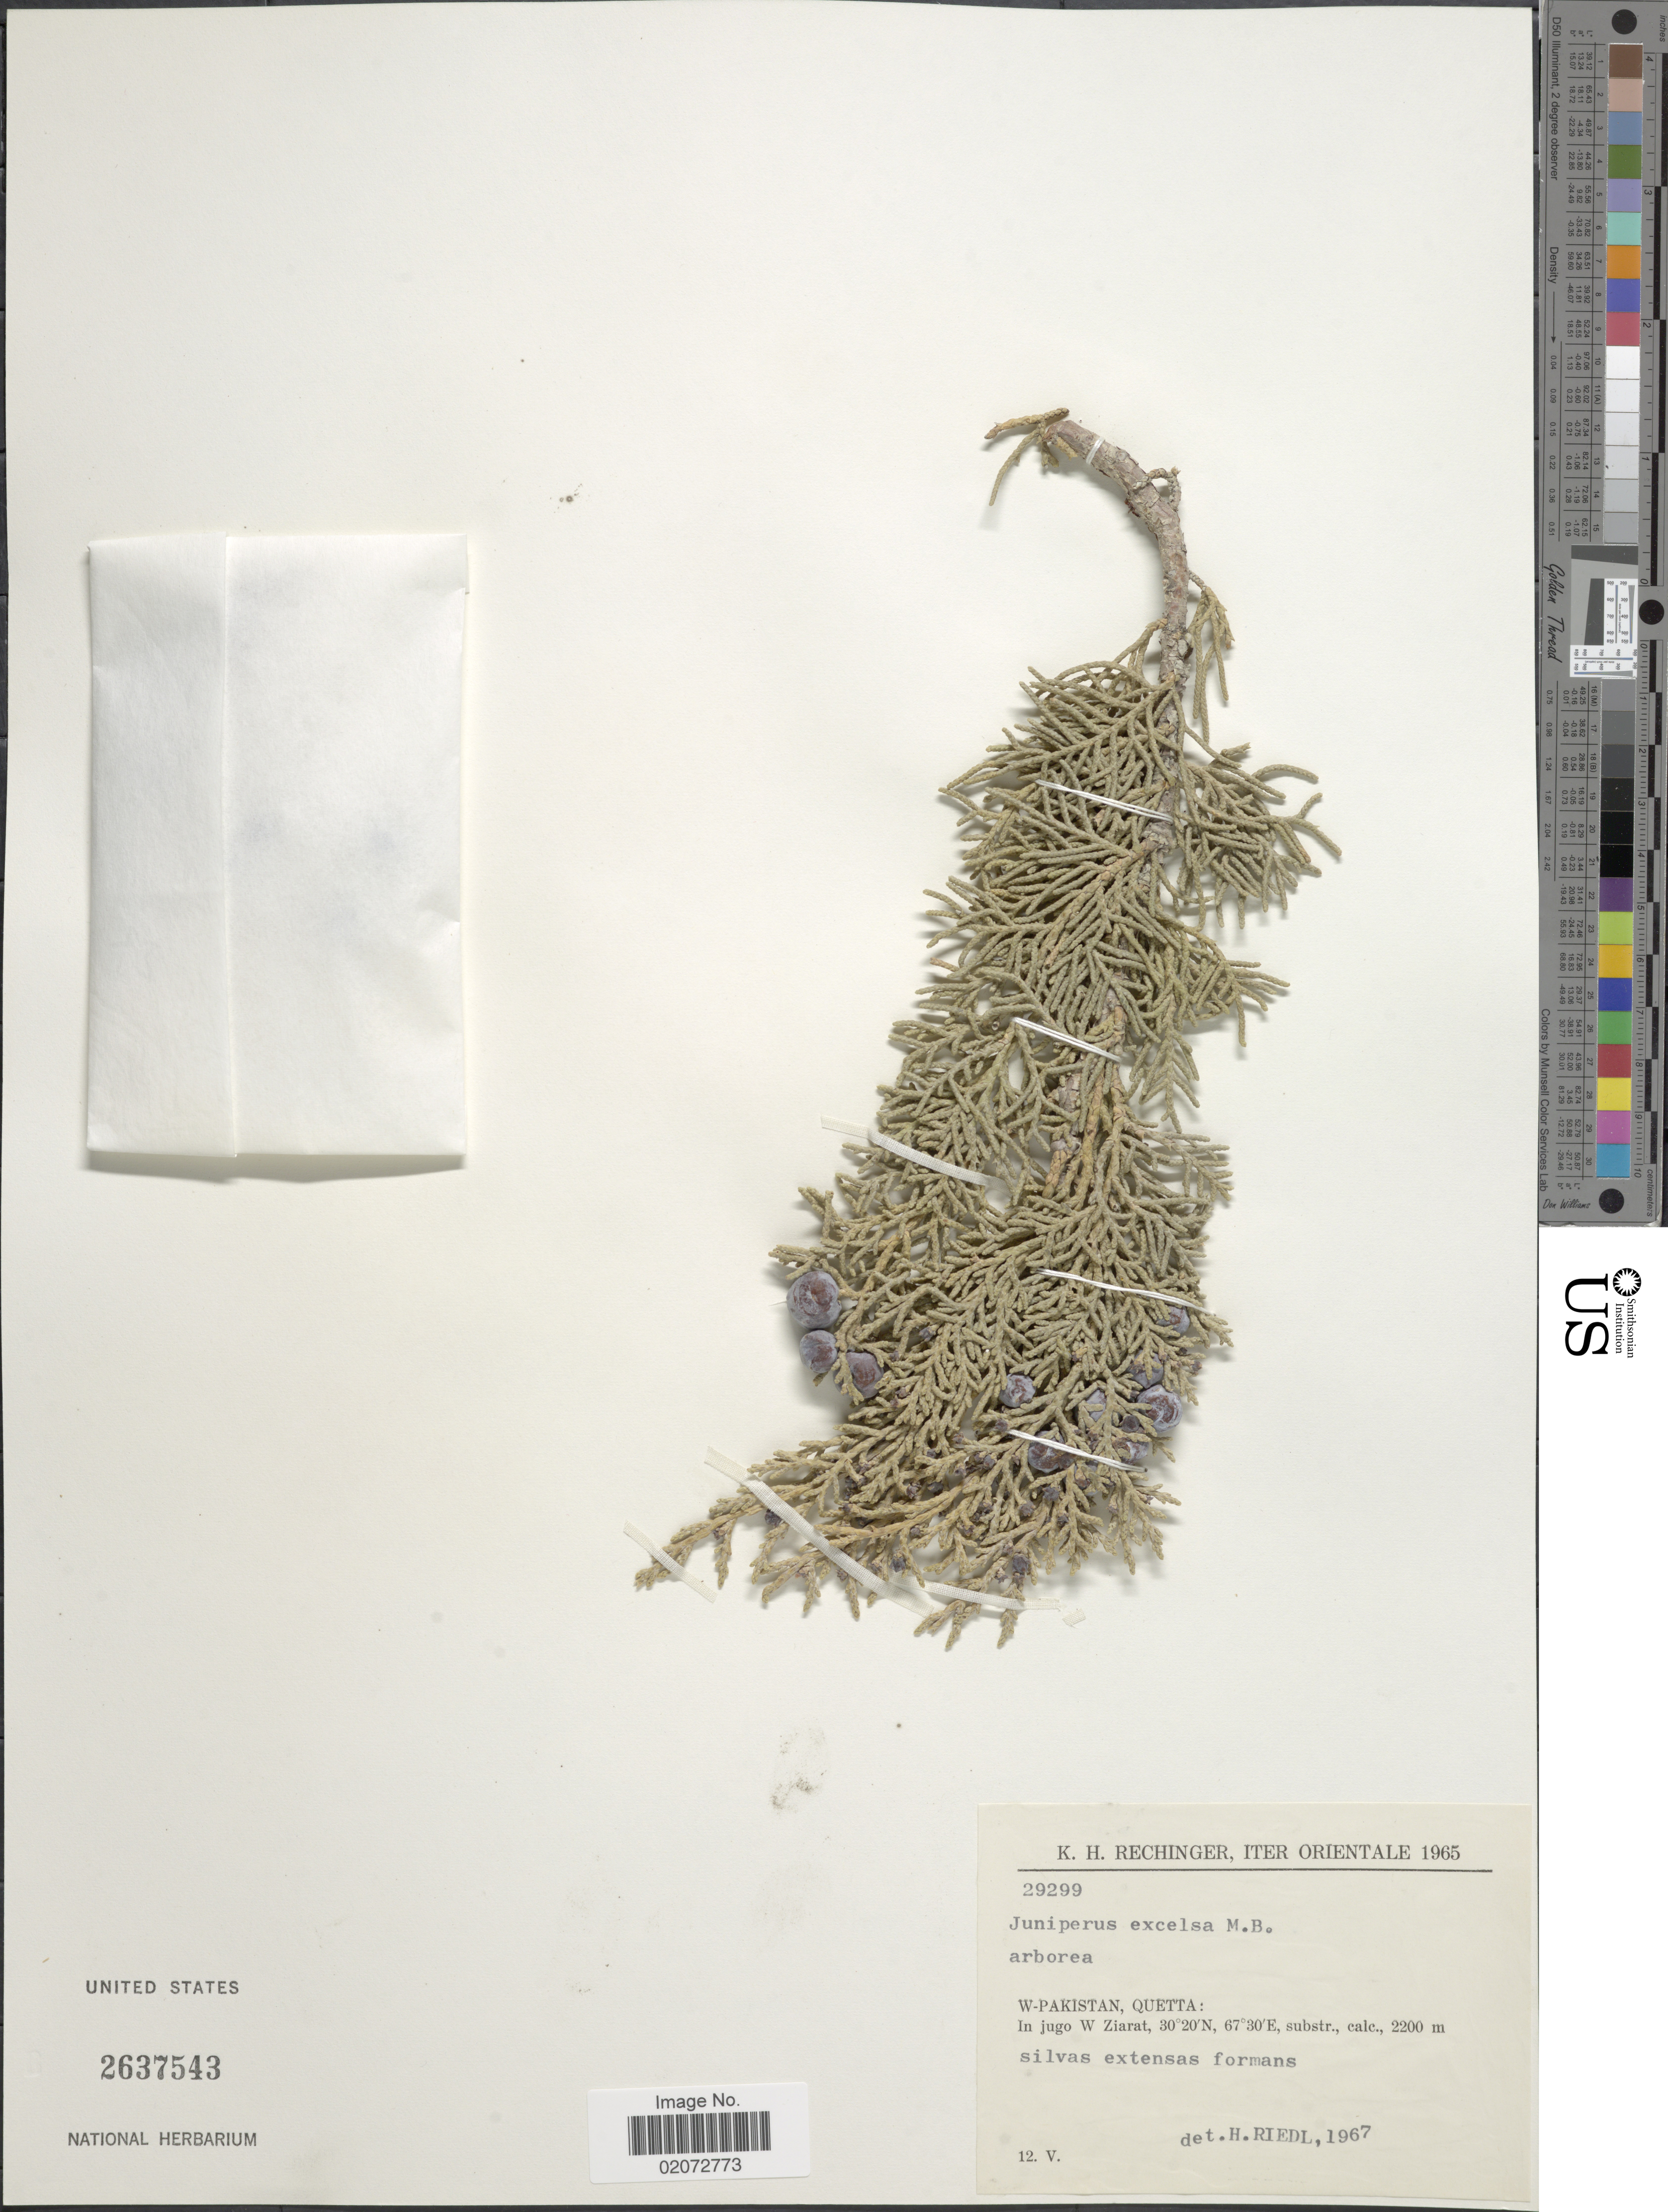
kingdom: Plantae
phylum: Tracheophyta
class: Pinopsida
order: Pinales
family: Cupressaceae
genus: Juniperus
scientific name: Juniperus excelsa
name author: M. Bieb.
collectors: K. H. Rechinger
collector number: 29299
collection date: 1965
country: Pakistan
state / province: Balochistan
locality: W-Pakistan, Quetta, In jugo W Ziarat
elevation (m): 2200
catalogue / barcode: US 2637543